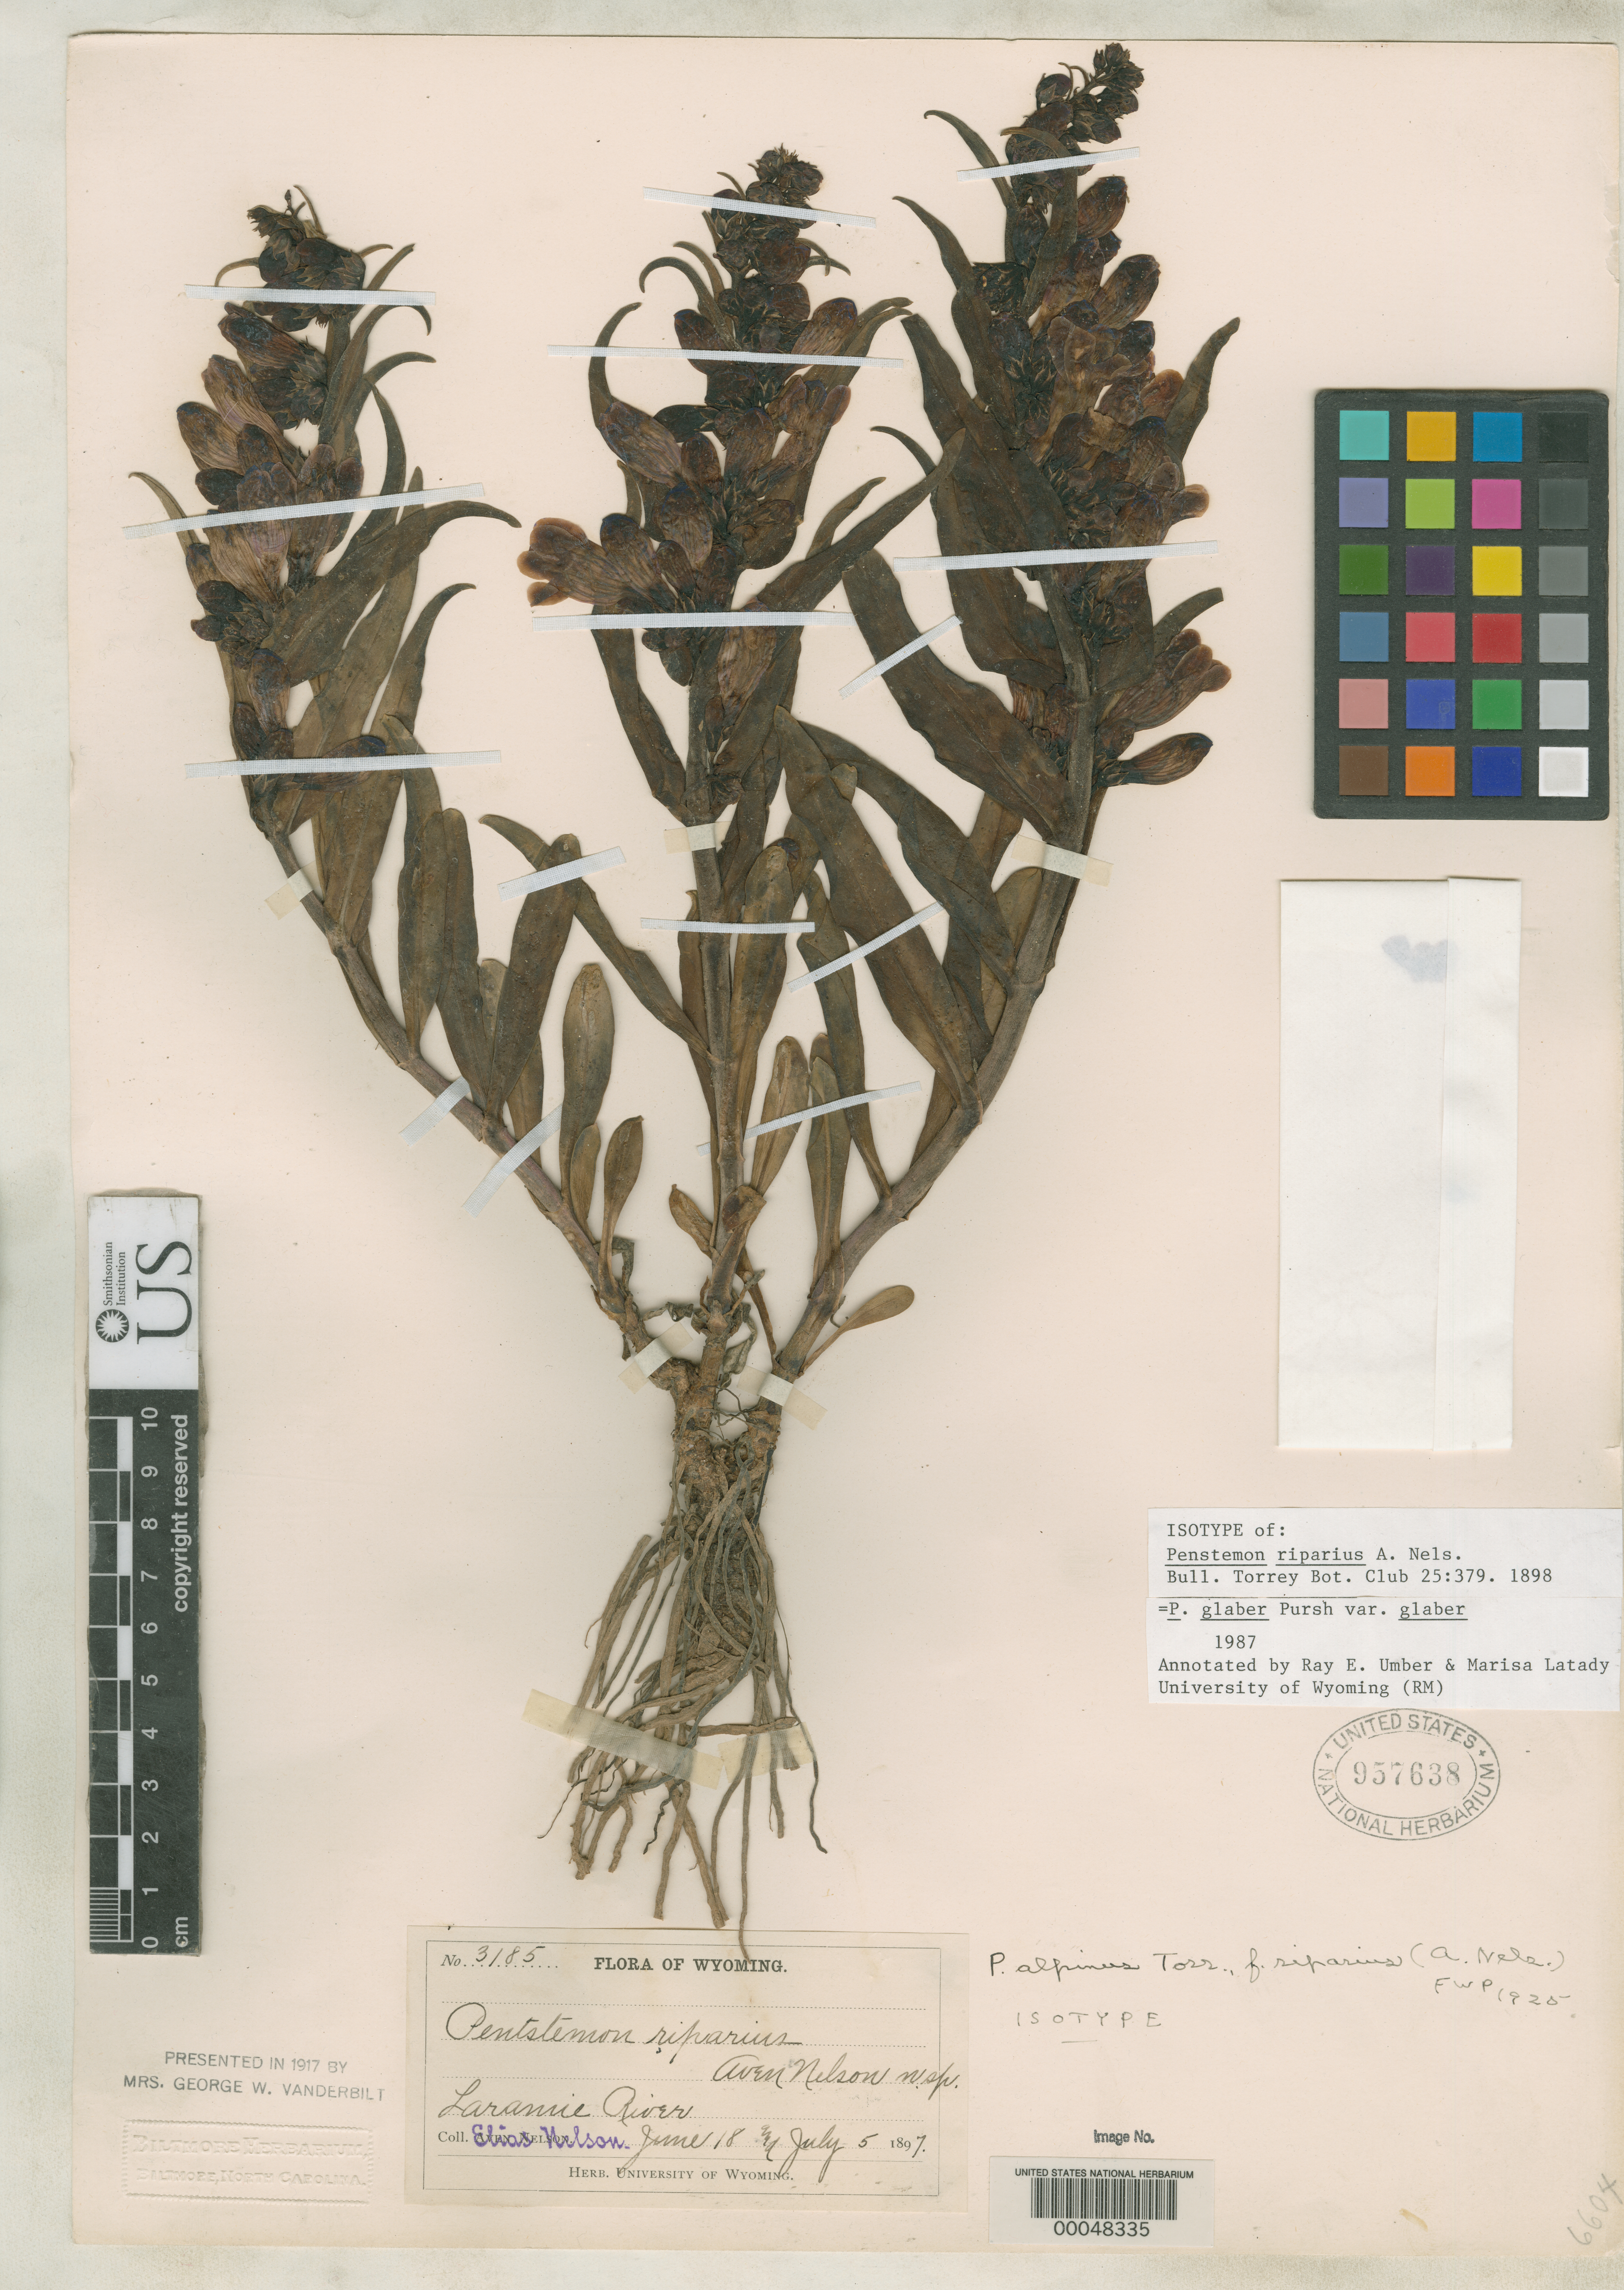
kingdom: Plantae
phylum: Tracheophyta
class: Magnoliopsida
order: Lamiales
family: Plantaginaceae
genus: Penstemon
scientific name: Penstemon riparius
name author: A. Nelson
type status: Isotype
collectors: E. Nelson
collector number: Univ. Wyo. Herb. 3185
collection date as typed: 18 Jun 1897 and 05 Jul 1897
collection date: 1897-06-18,1897-07-05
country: United States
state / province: Wyoming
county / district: Albany / Platte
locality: Laramie River.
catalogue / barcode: US 957638